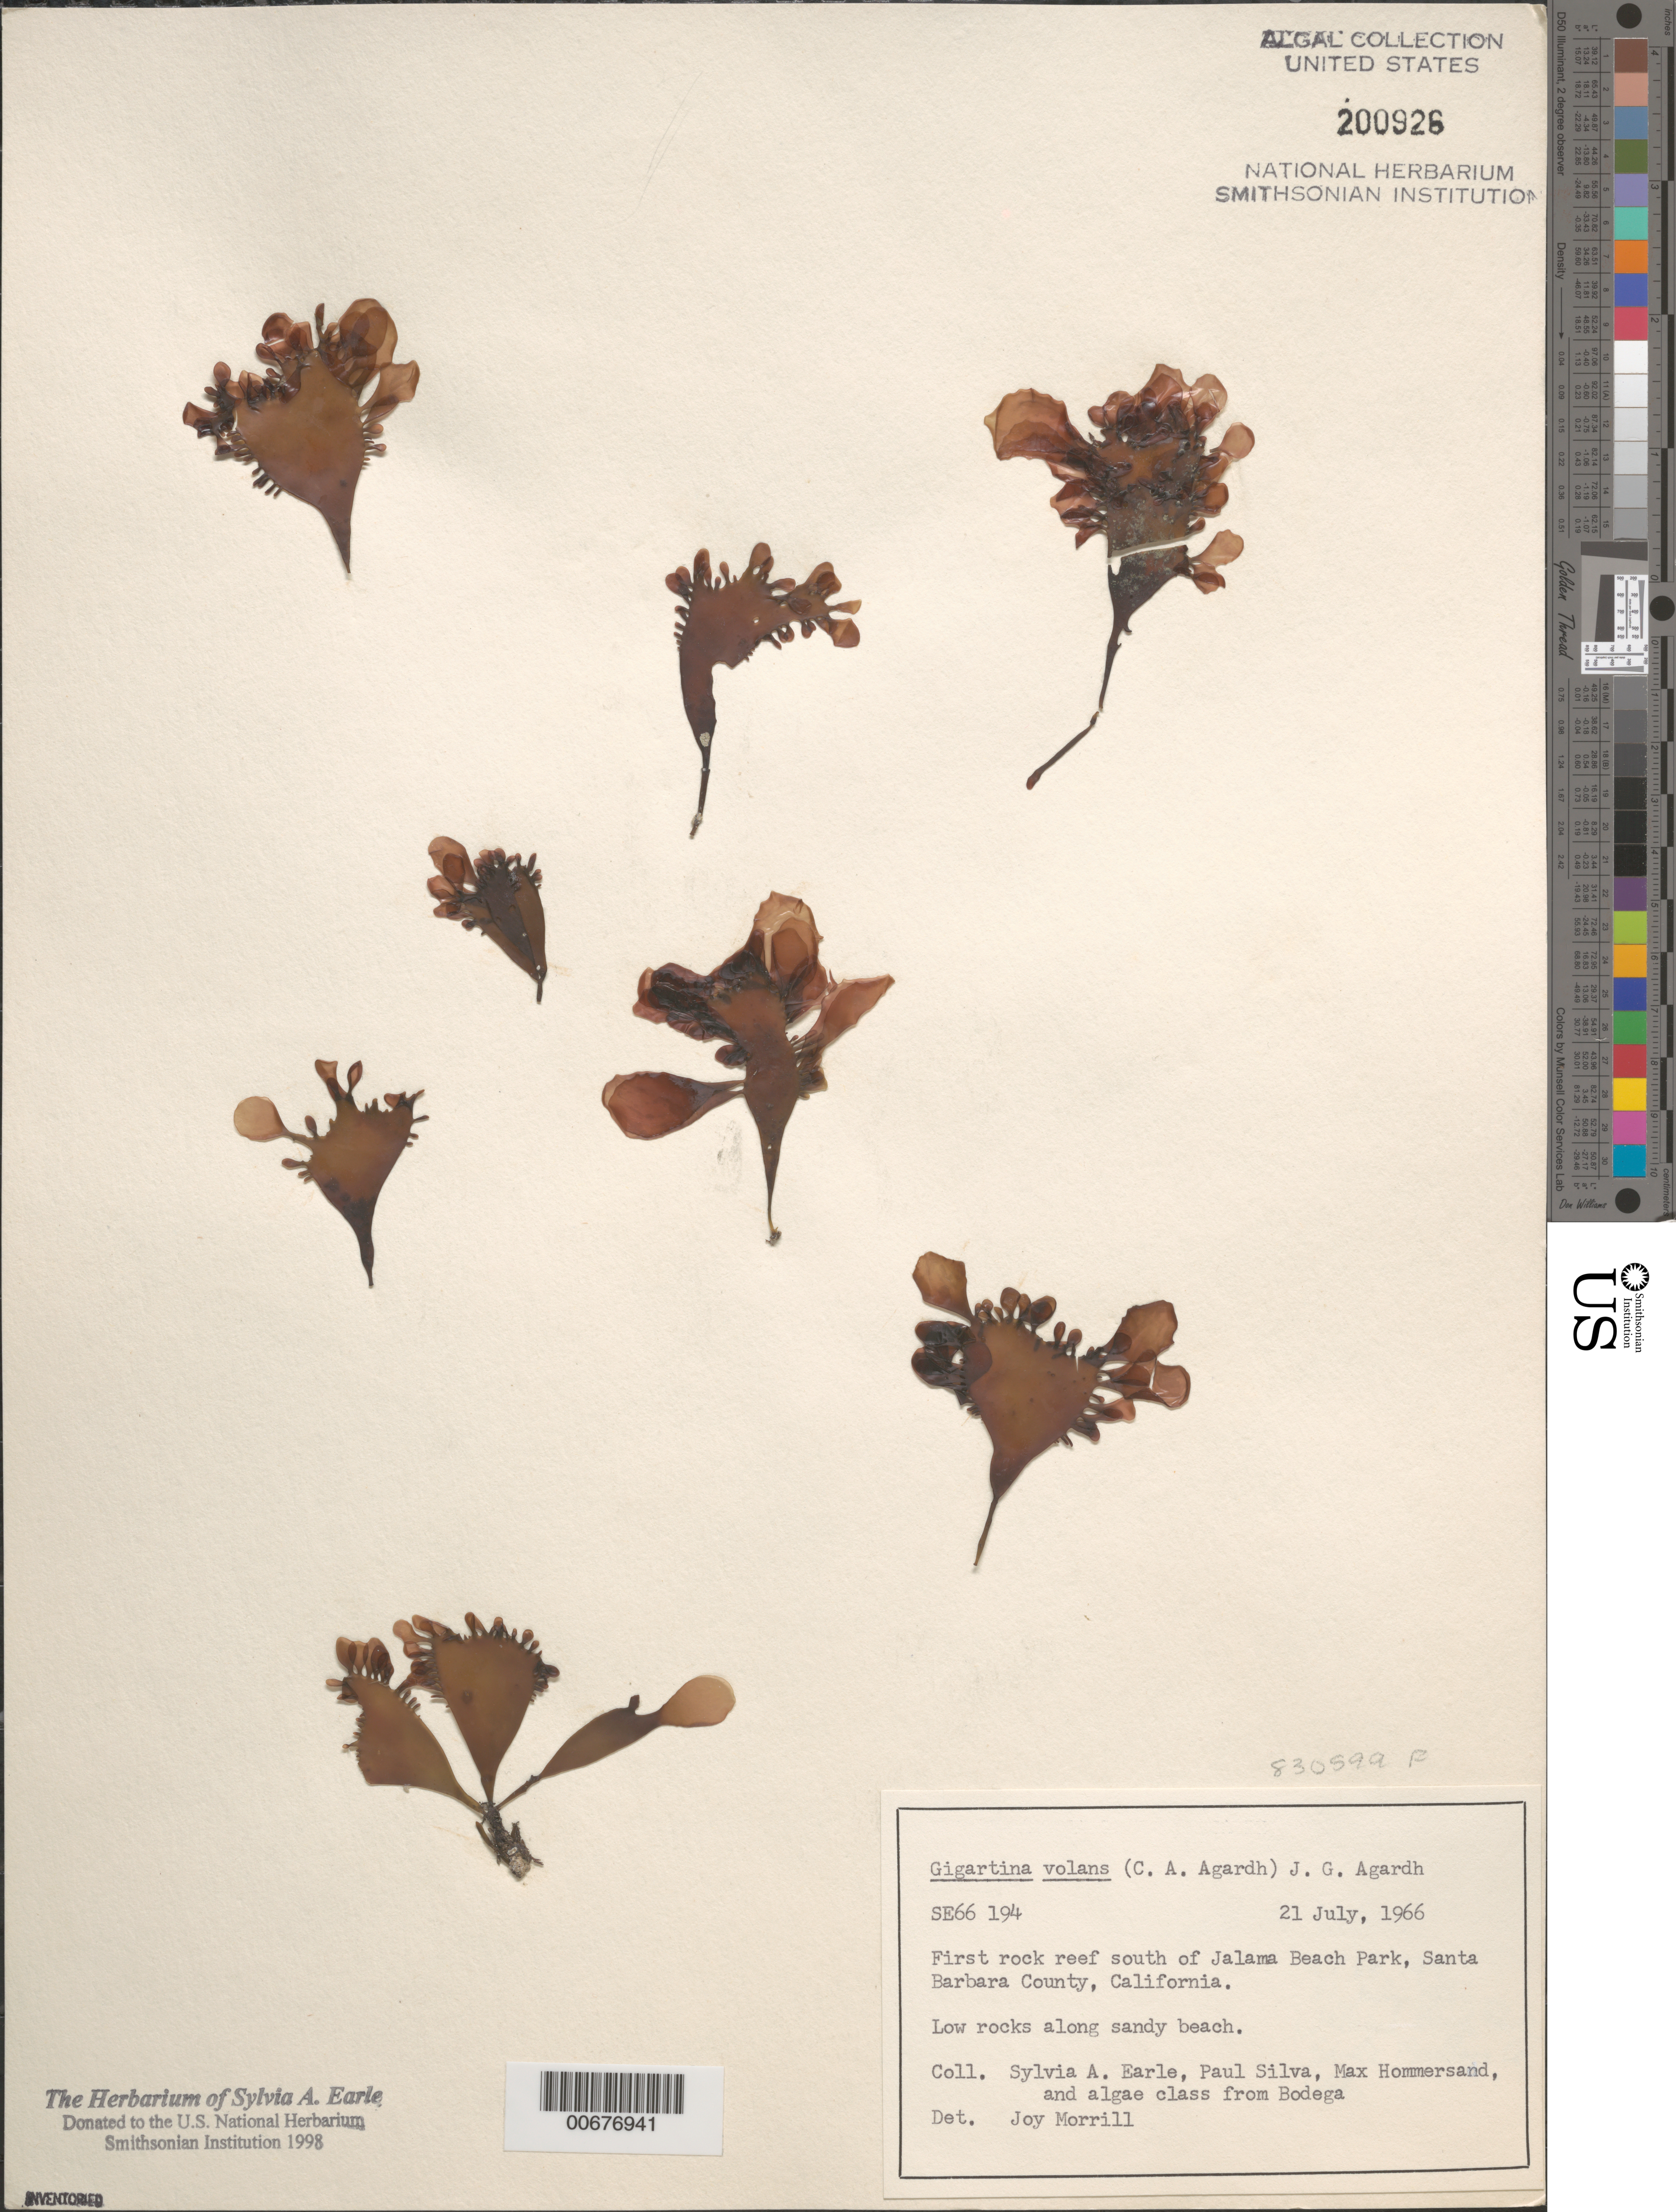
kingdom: Plantae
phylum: Rhodophyta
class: Florideophyceae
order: Gigartinales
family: Gigartinaceae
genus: Mazzaella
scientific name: Mazzaella volans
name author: (C. Agardh) Fredericq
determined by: Algae name updating Project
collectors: S. A. Earle, P. C. Silva, M. H. Hommersand & Bodega Algae Class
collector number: SE 66194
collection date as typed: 21 Jul 1966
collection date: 1966-07-21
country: United States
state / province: California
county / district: Santa Barbara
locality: Reef south of Jalama Beach Park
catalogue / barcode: US 200926